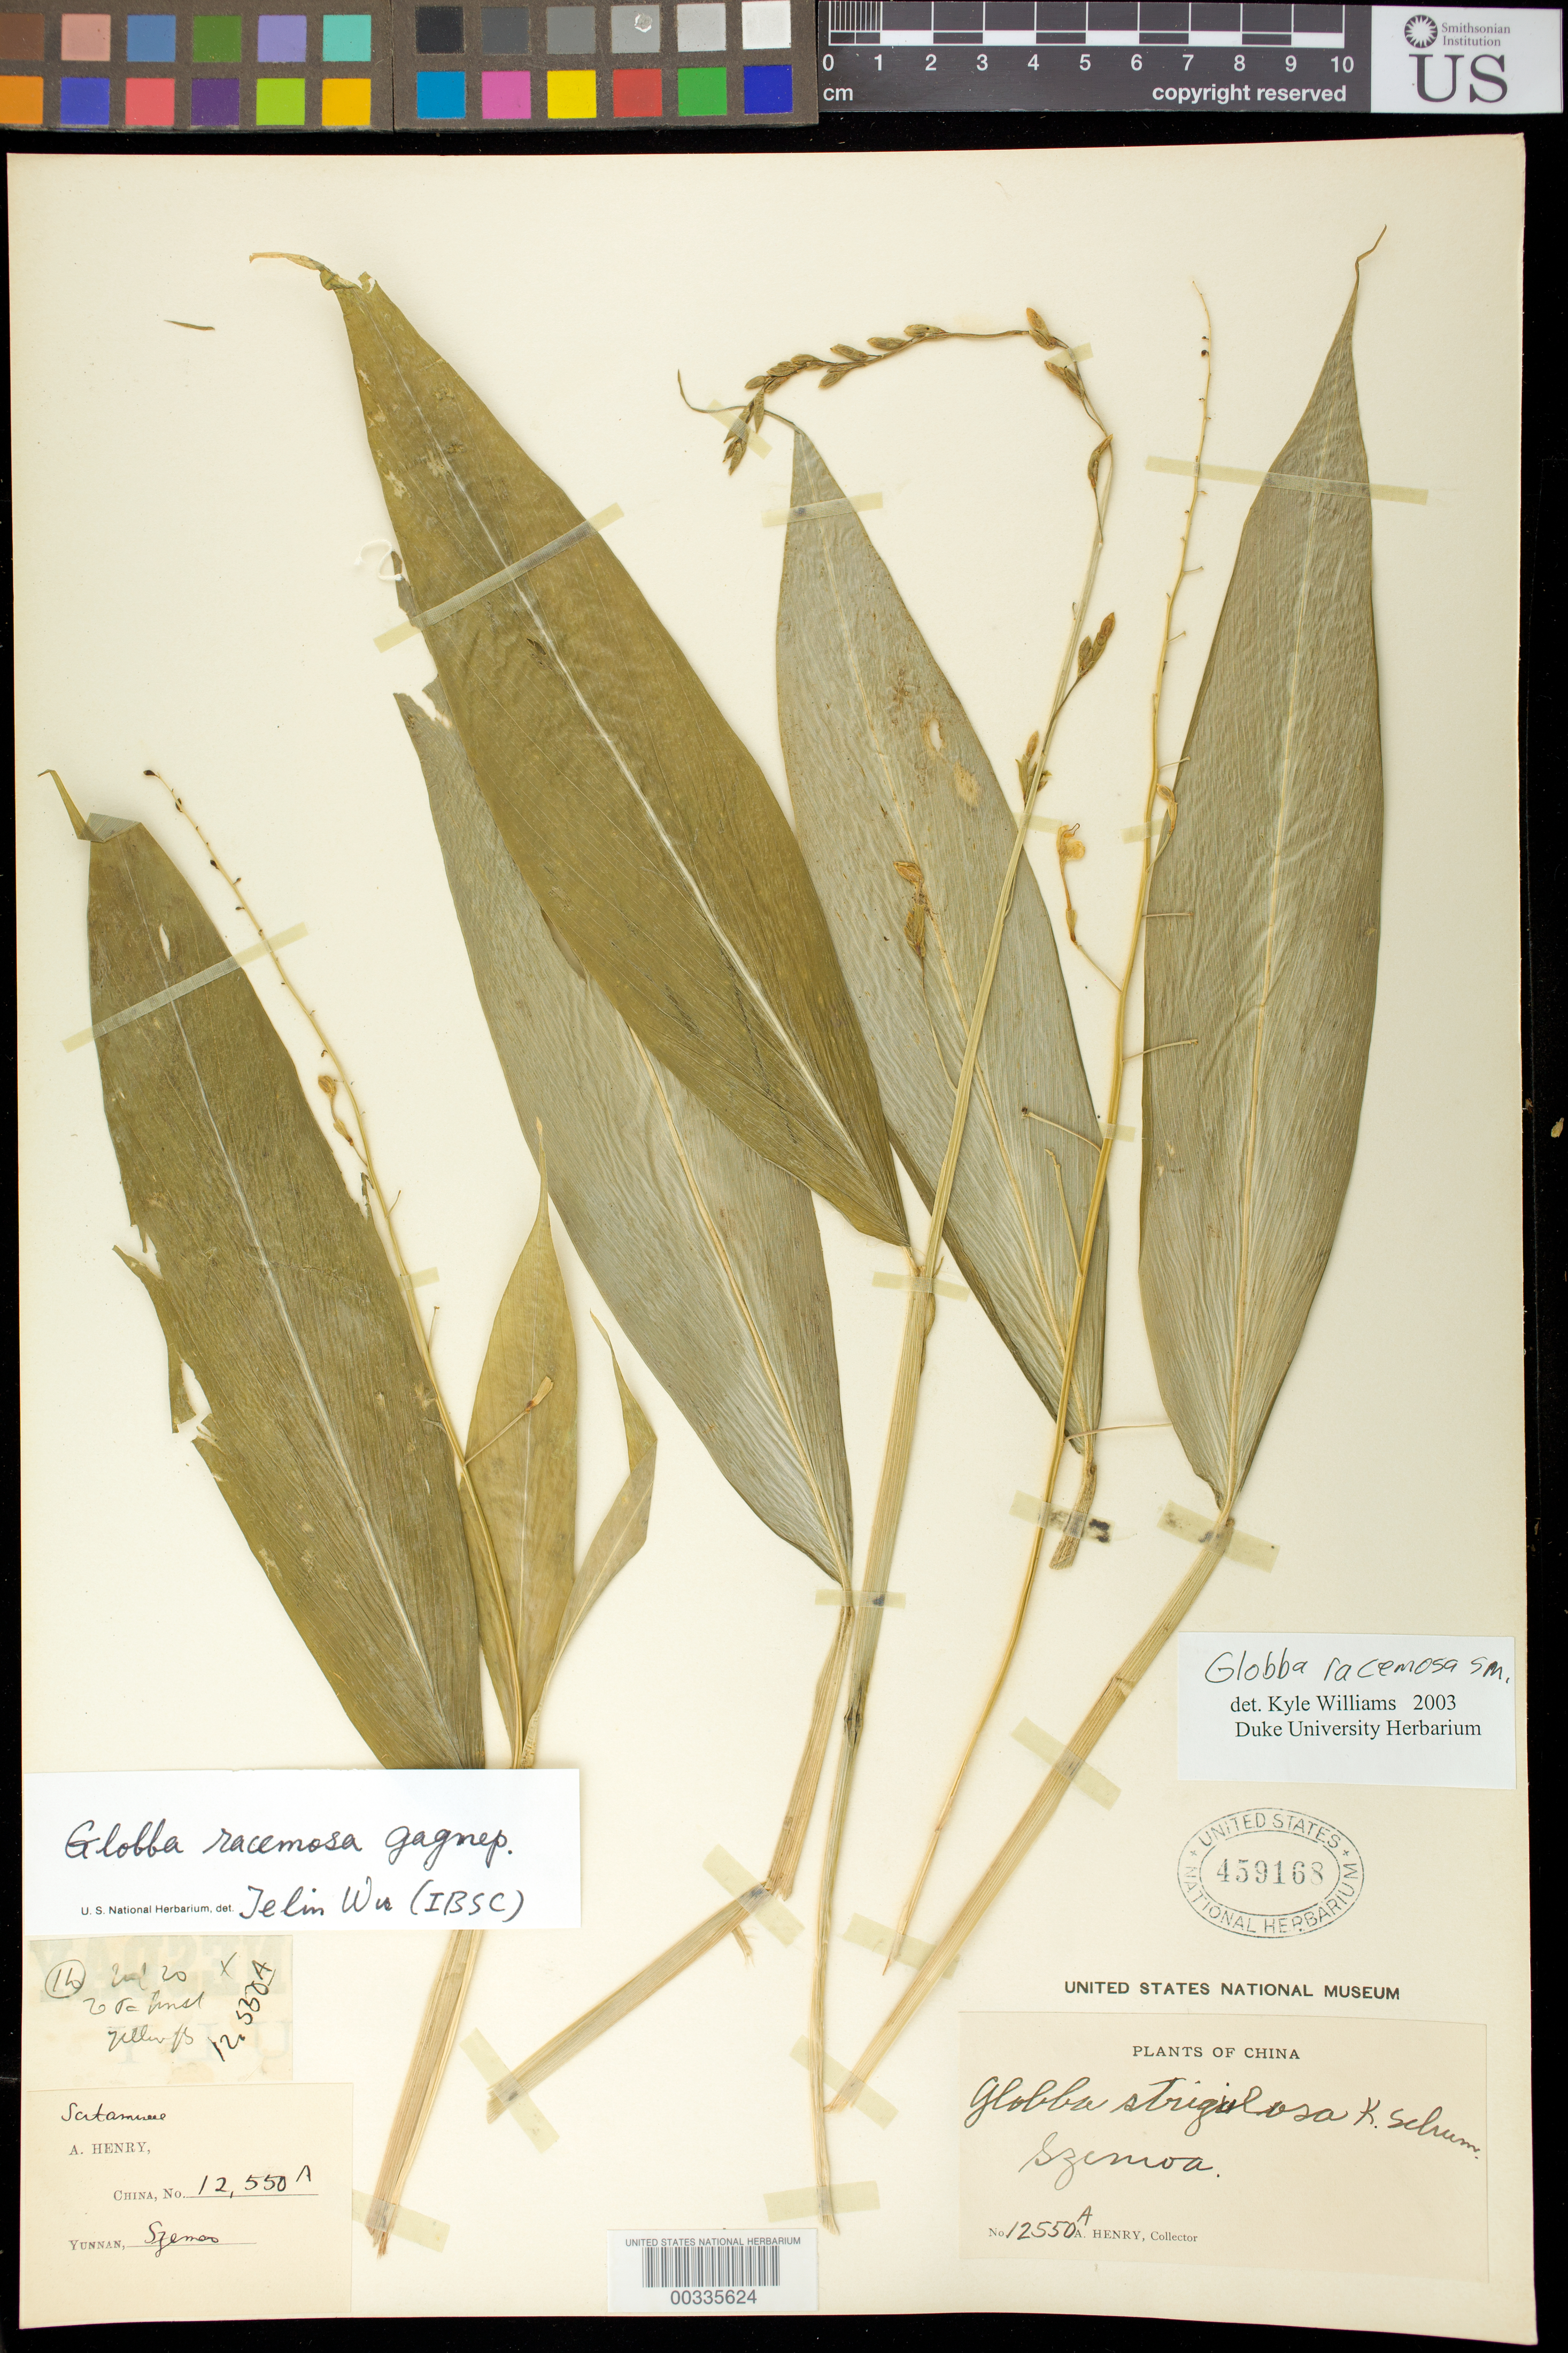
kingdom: Plantae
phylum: Tracheophyta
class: Liliopsida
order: Zingiberales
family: Zingiberaceae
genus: Globba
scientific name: Globba racemosa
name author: Sm.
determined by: Wu, Te-Ling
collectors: A. Henry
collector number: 12550 A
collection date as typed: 20 Jul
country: China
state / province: Yunnan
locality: Szemoa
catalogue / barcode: US 459168